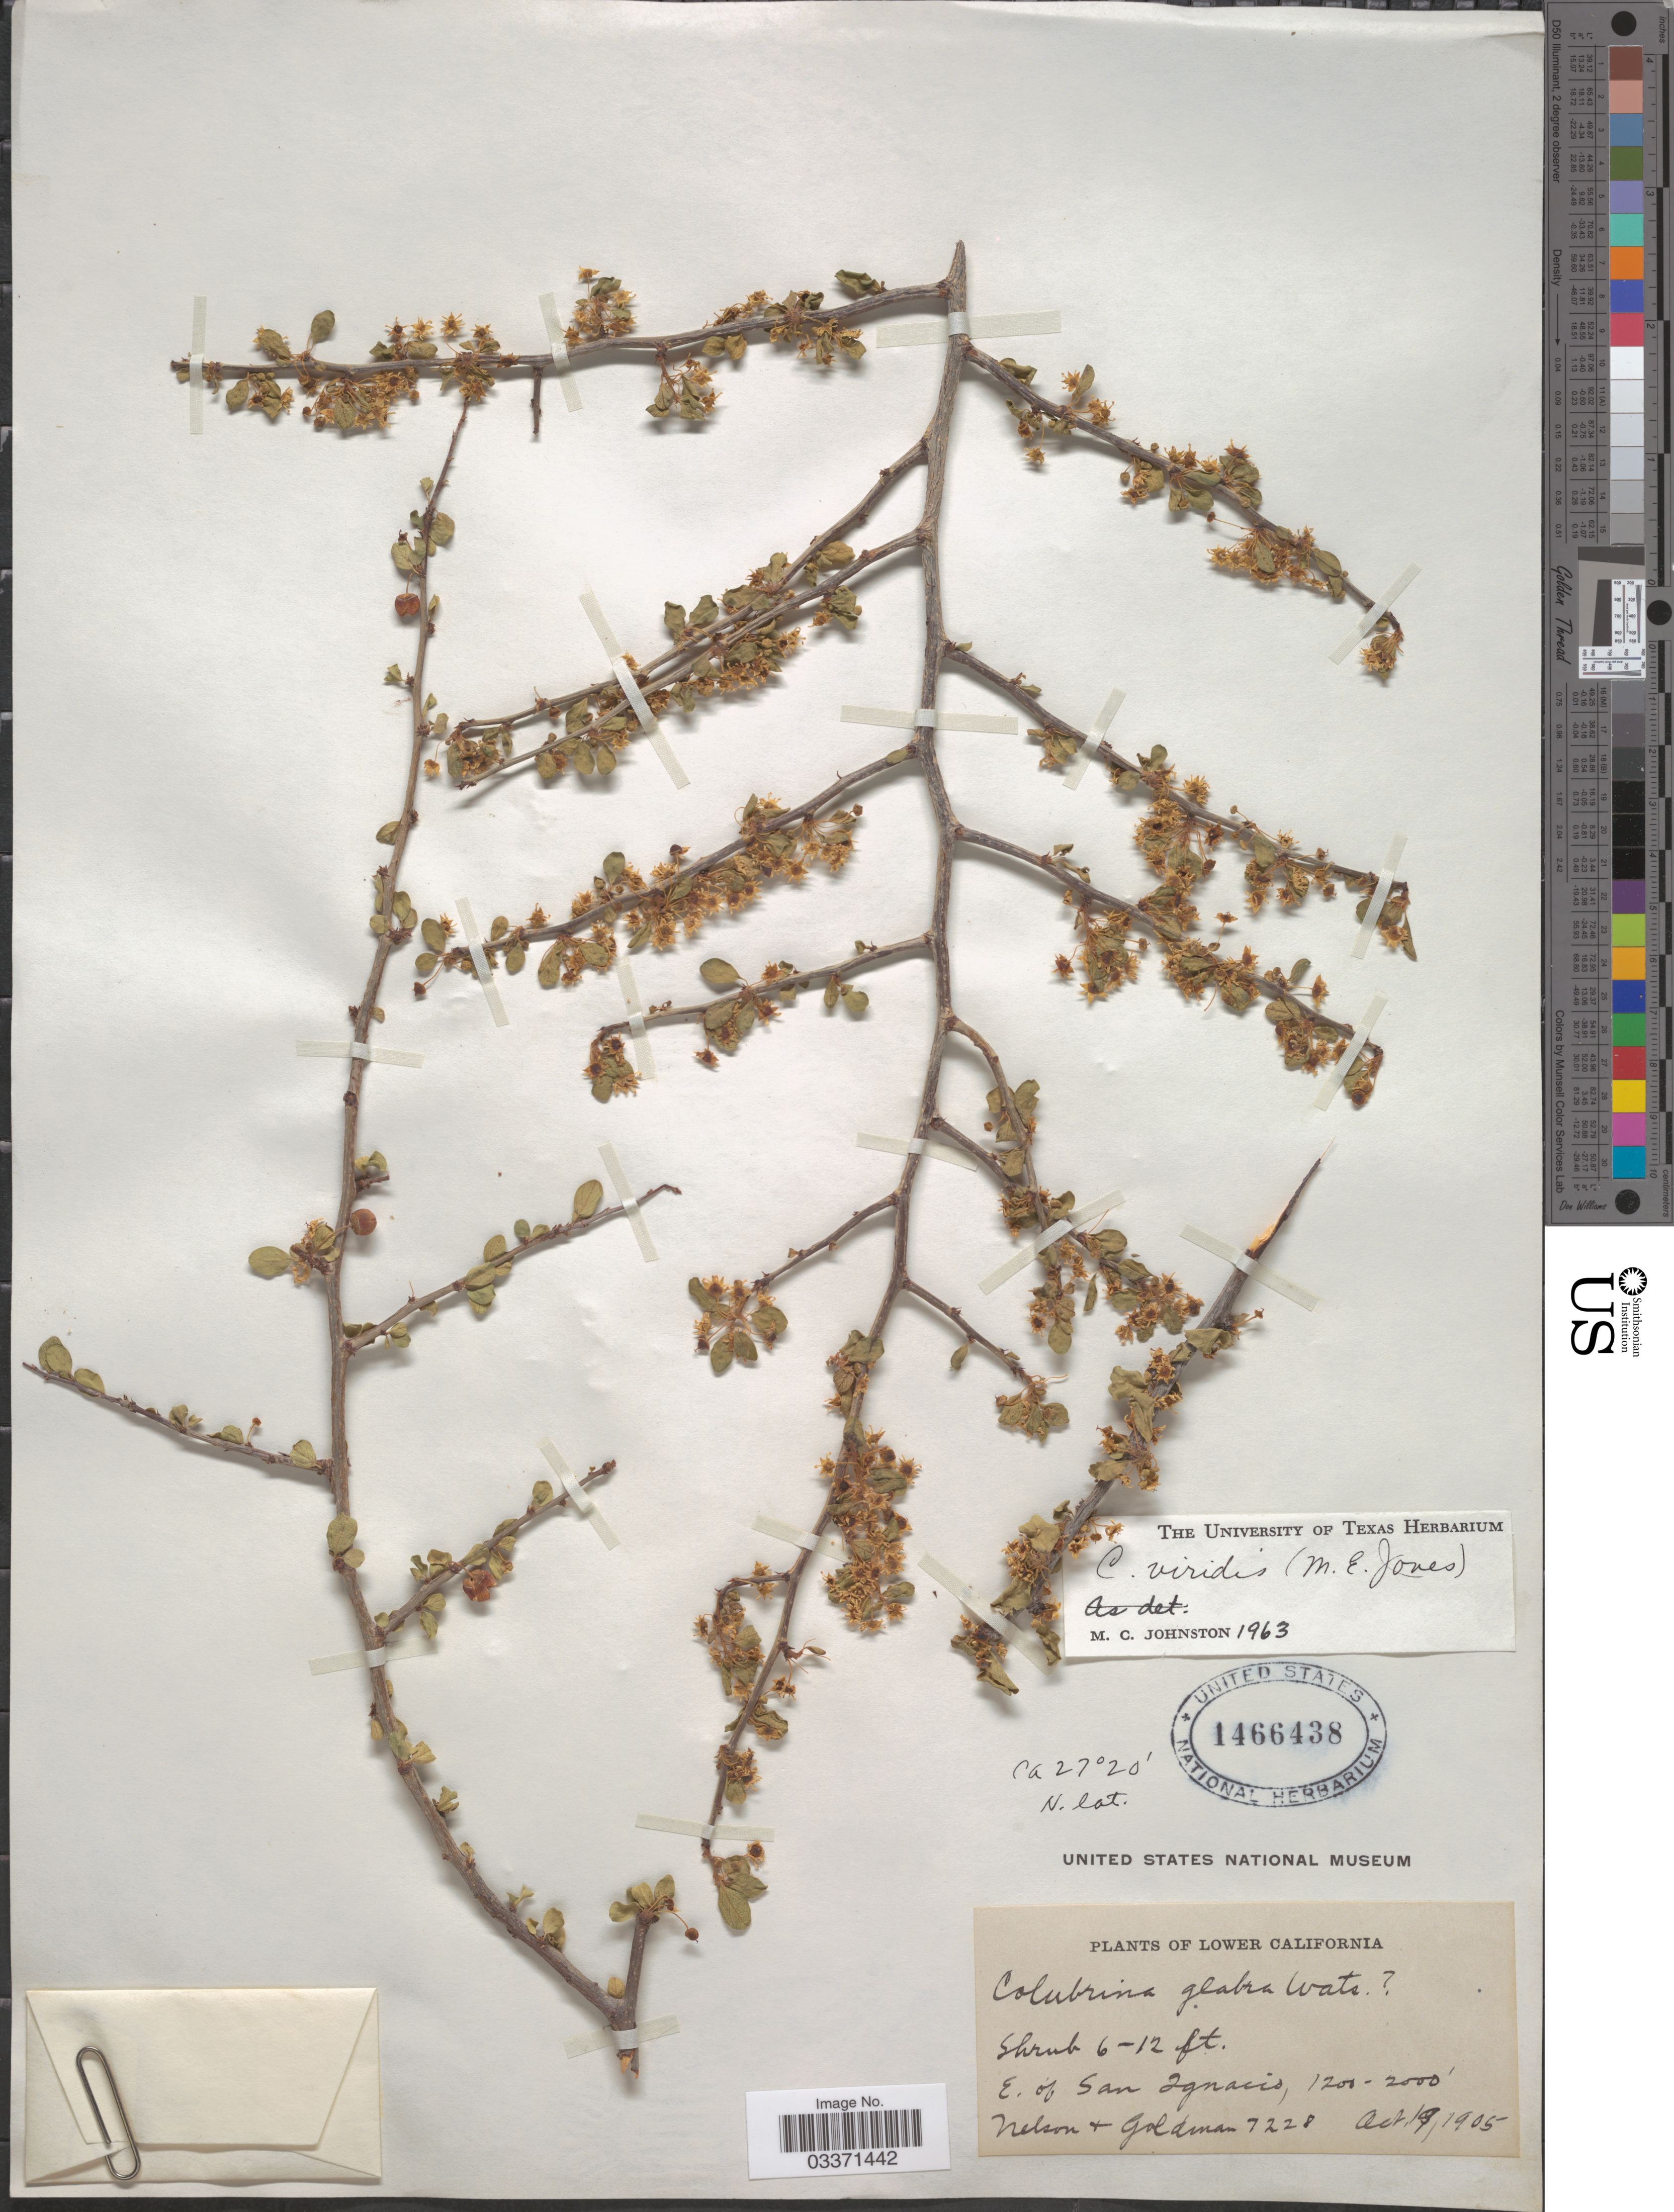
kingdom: Plantae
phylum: Tracheophyta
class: Magnoliopsida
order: Rosales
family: Rhamnaceae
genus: Colubrina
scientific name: Colubrina viridis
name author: (M.E. Jones) M.C. Johnst.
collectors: Nelson, -- & -- Goldman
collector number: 7228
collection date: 1905-10-19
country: Mexico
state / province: Baja California Sur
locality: E. of San Ignacio.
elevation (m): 366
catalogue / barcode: US 1466438